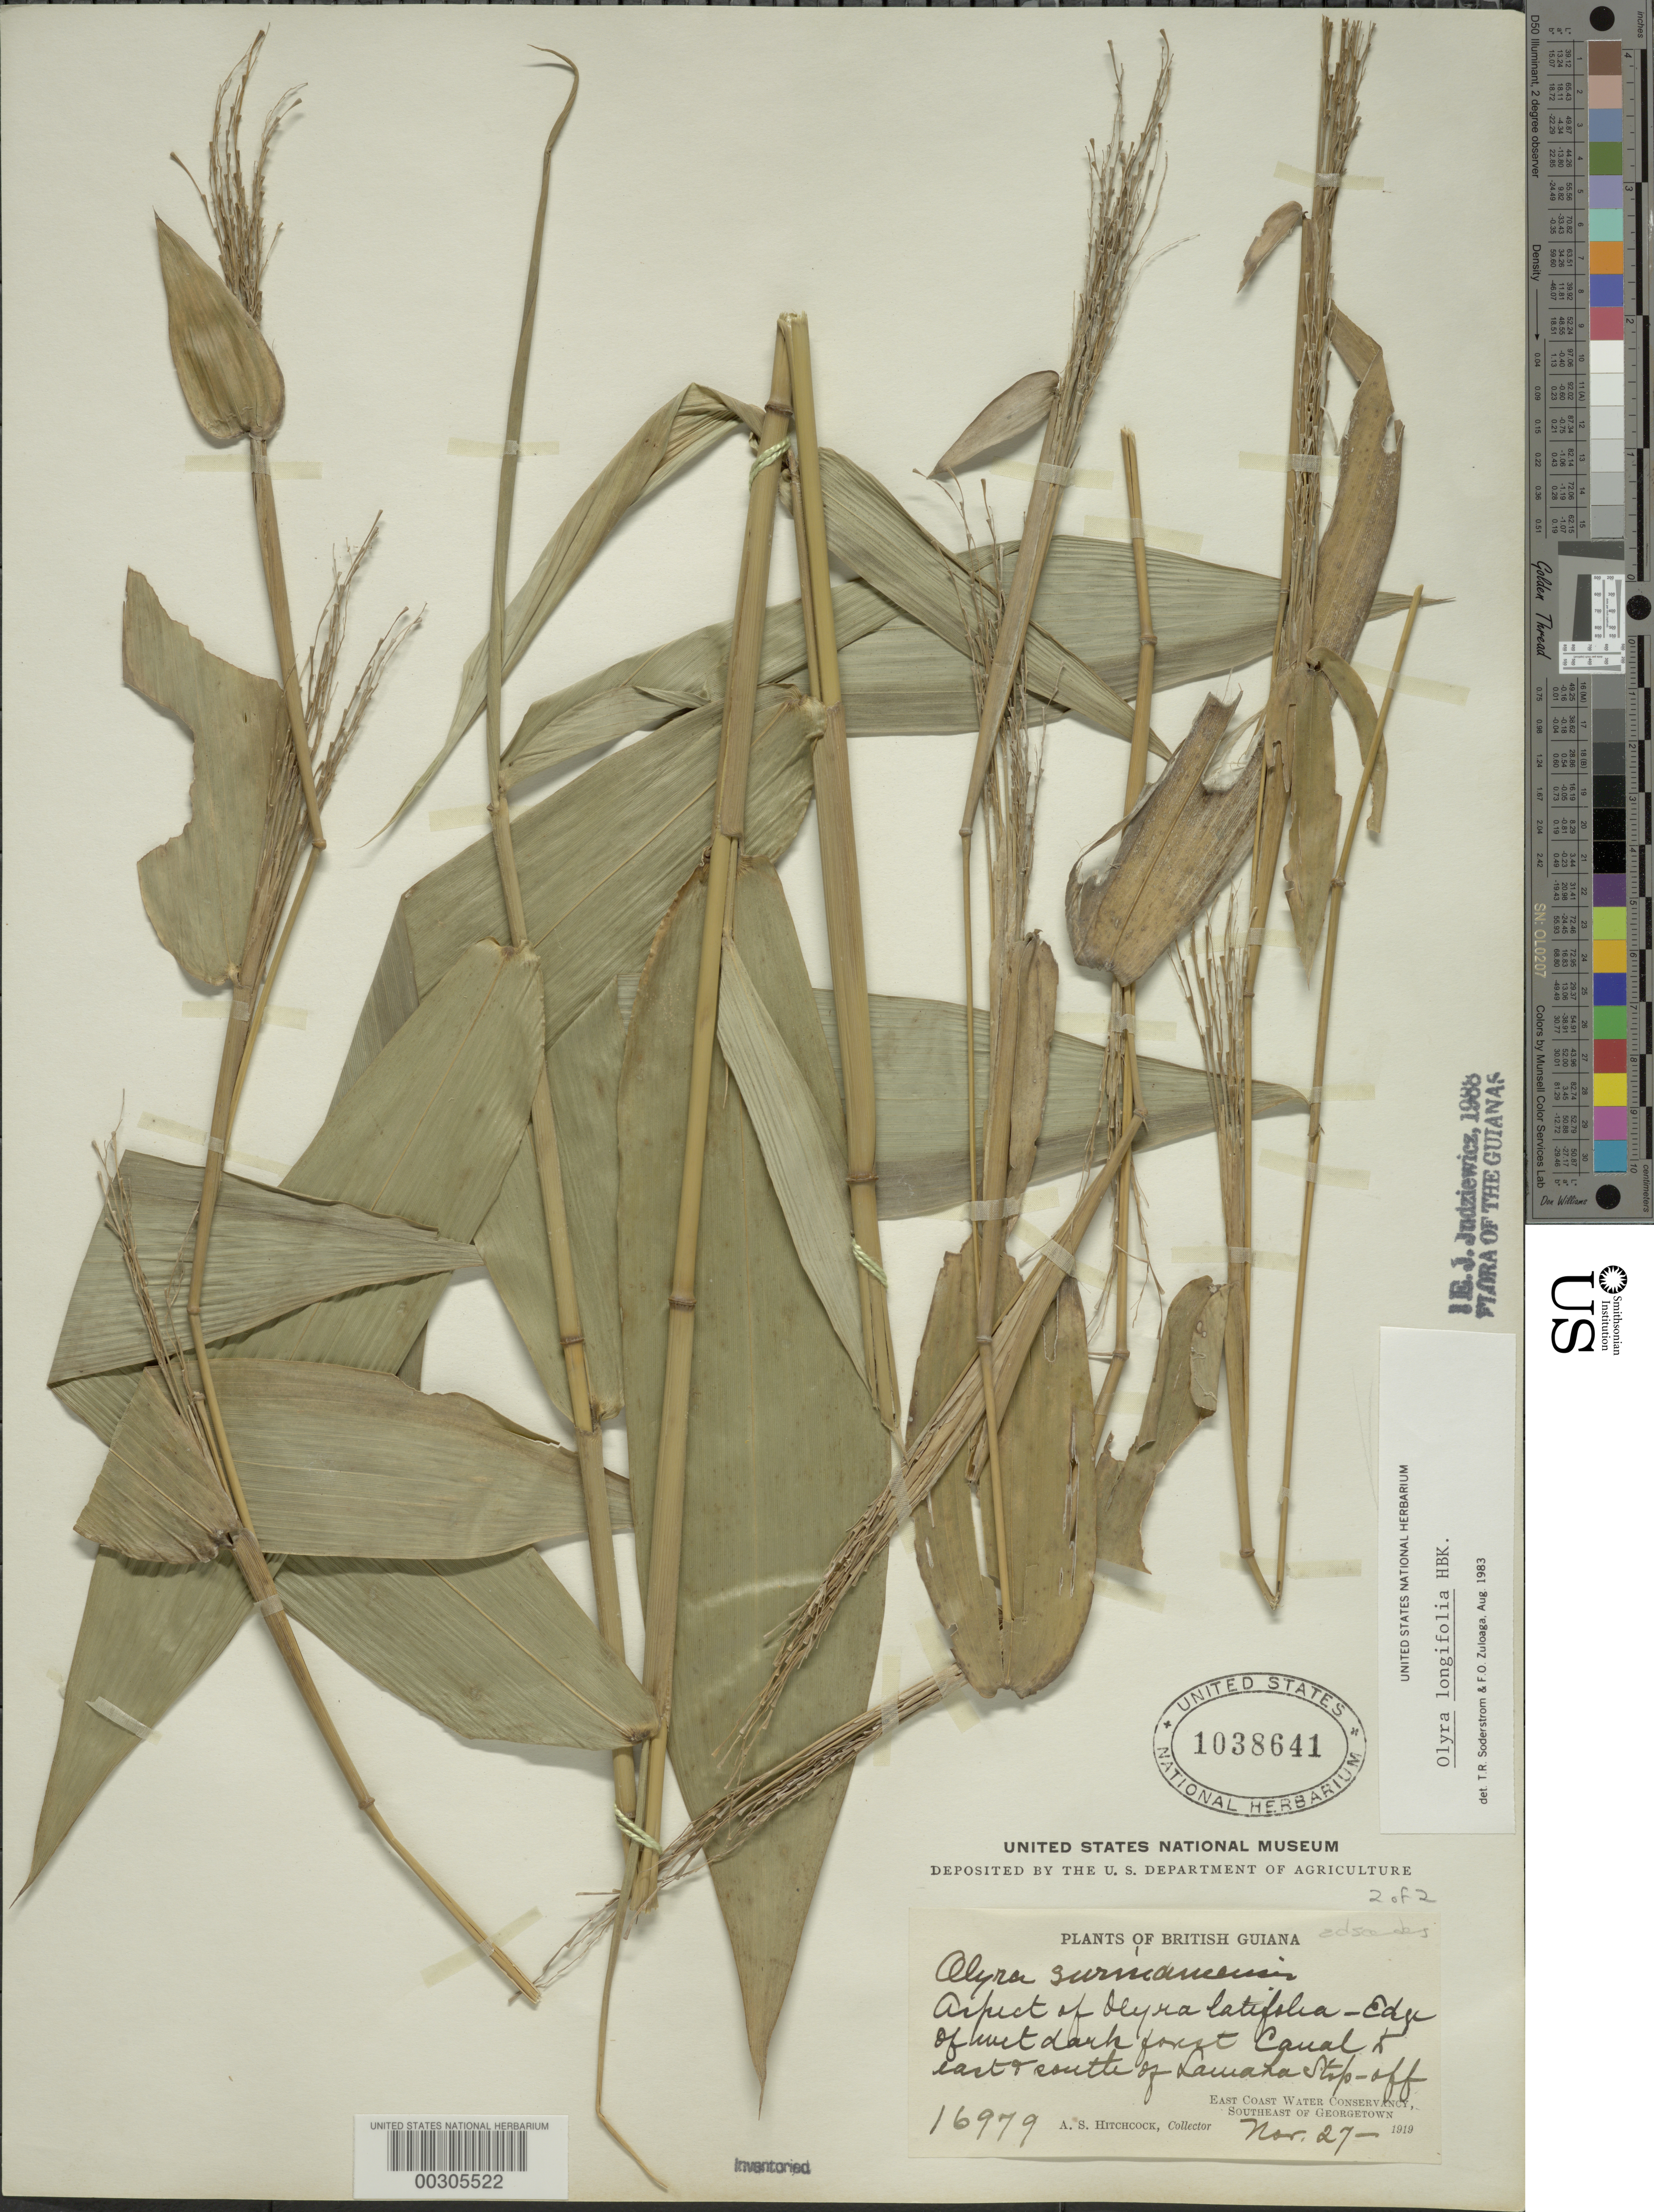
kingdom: Plantae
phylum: Tracheophyta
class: Liliopsida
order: Poales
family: Poaceae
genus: Olyra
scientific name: Olyra longifolia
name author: Kunth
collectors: A. S. Hitchcock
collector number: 16979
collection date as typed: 27 Nov 1919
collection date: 1919-11-27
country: Guyana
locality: Georgetown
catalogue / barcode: US 1038641